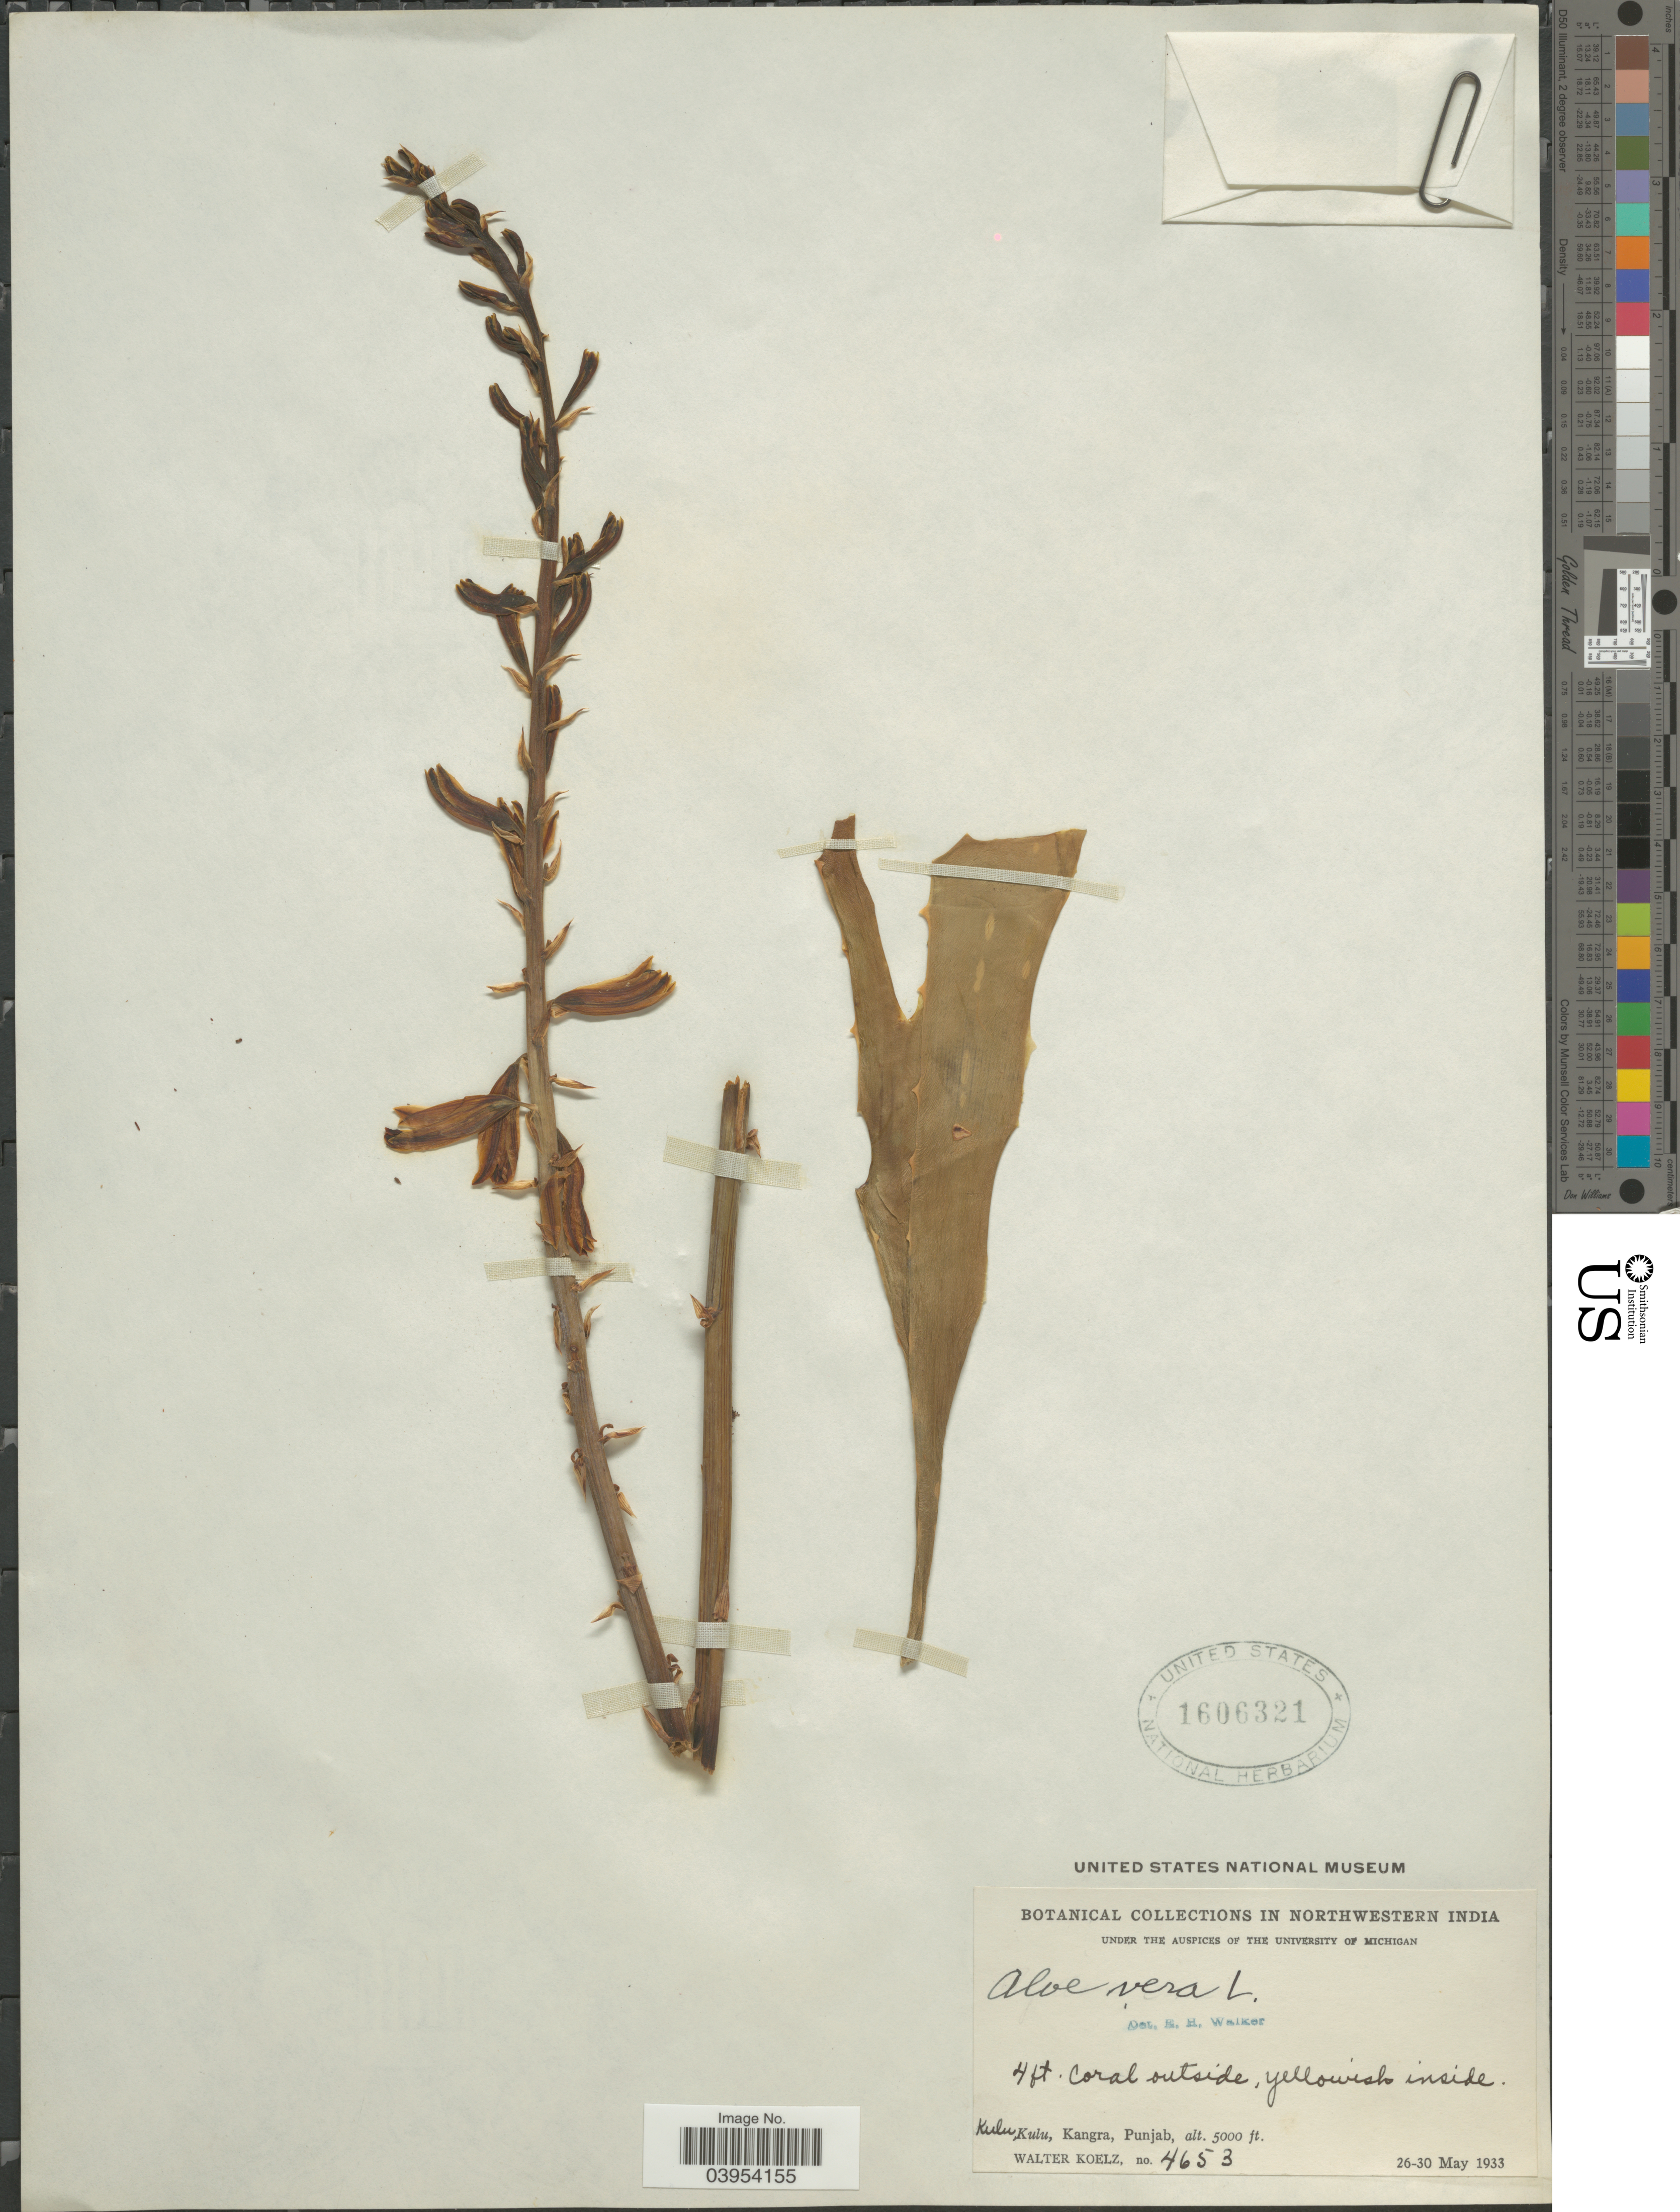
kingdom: Plantae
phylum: Tracheophyta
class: Liliopsida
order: Asparagales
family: Asphodelaceae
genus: Aloe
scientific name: Aloe vera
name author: L.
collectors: W. N. Koelz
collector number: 4653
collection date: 1933-05-26/1933-05-30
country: India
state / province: Punjab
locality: Northwestern India. Kulu, Kulu, Kangra.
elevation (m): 1524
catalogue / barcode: US 1606321